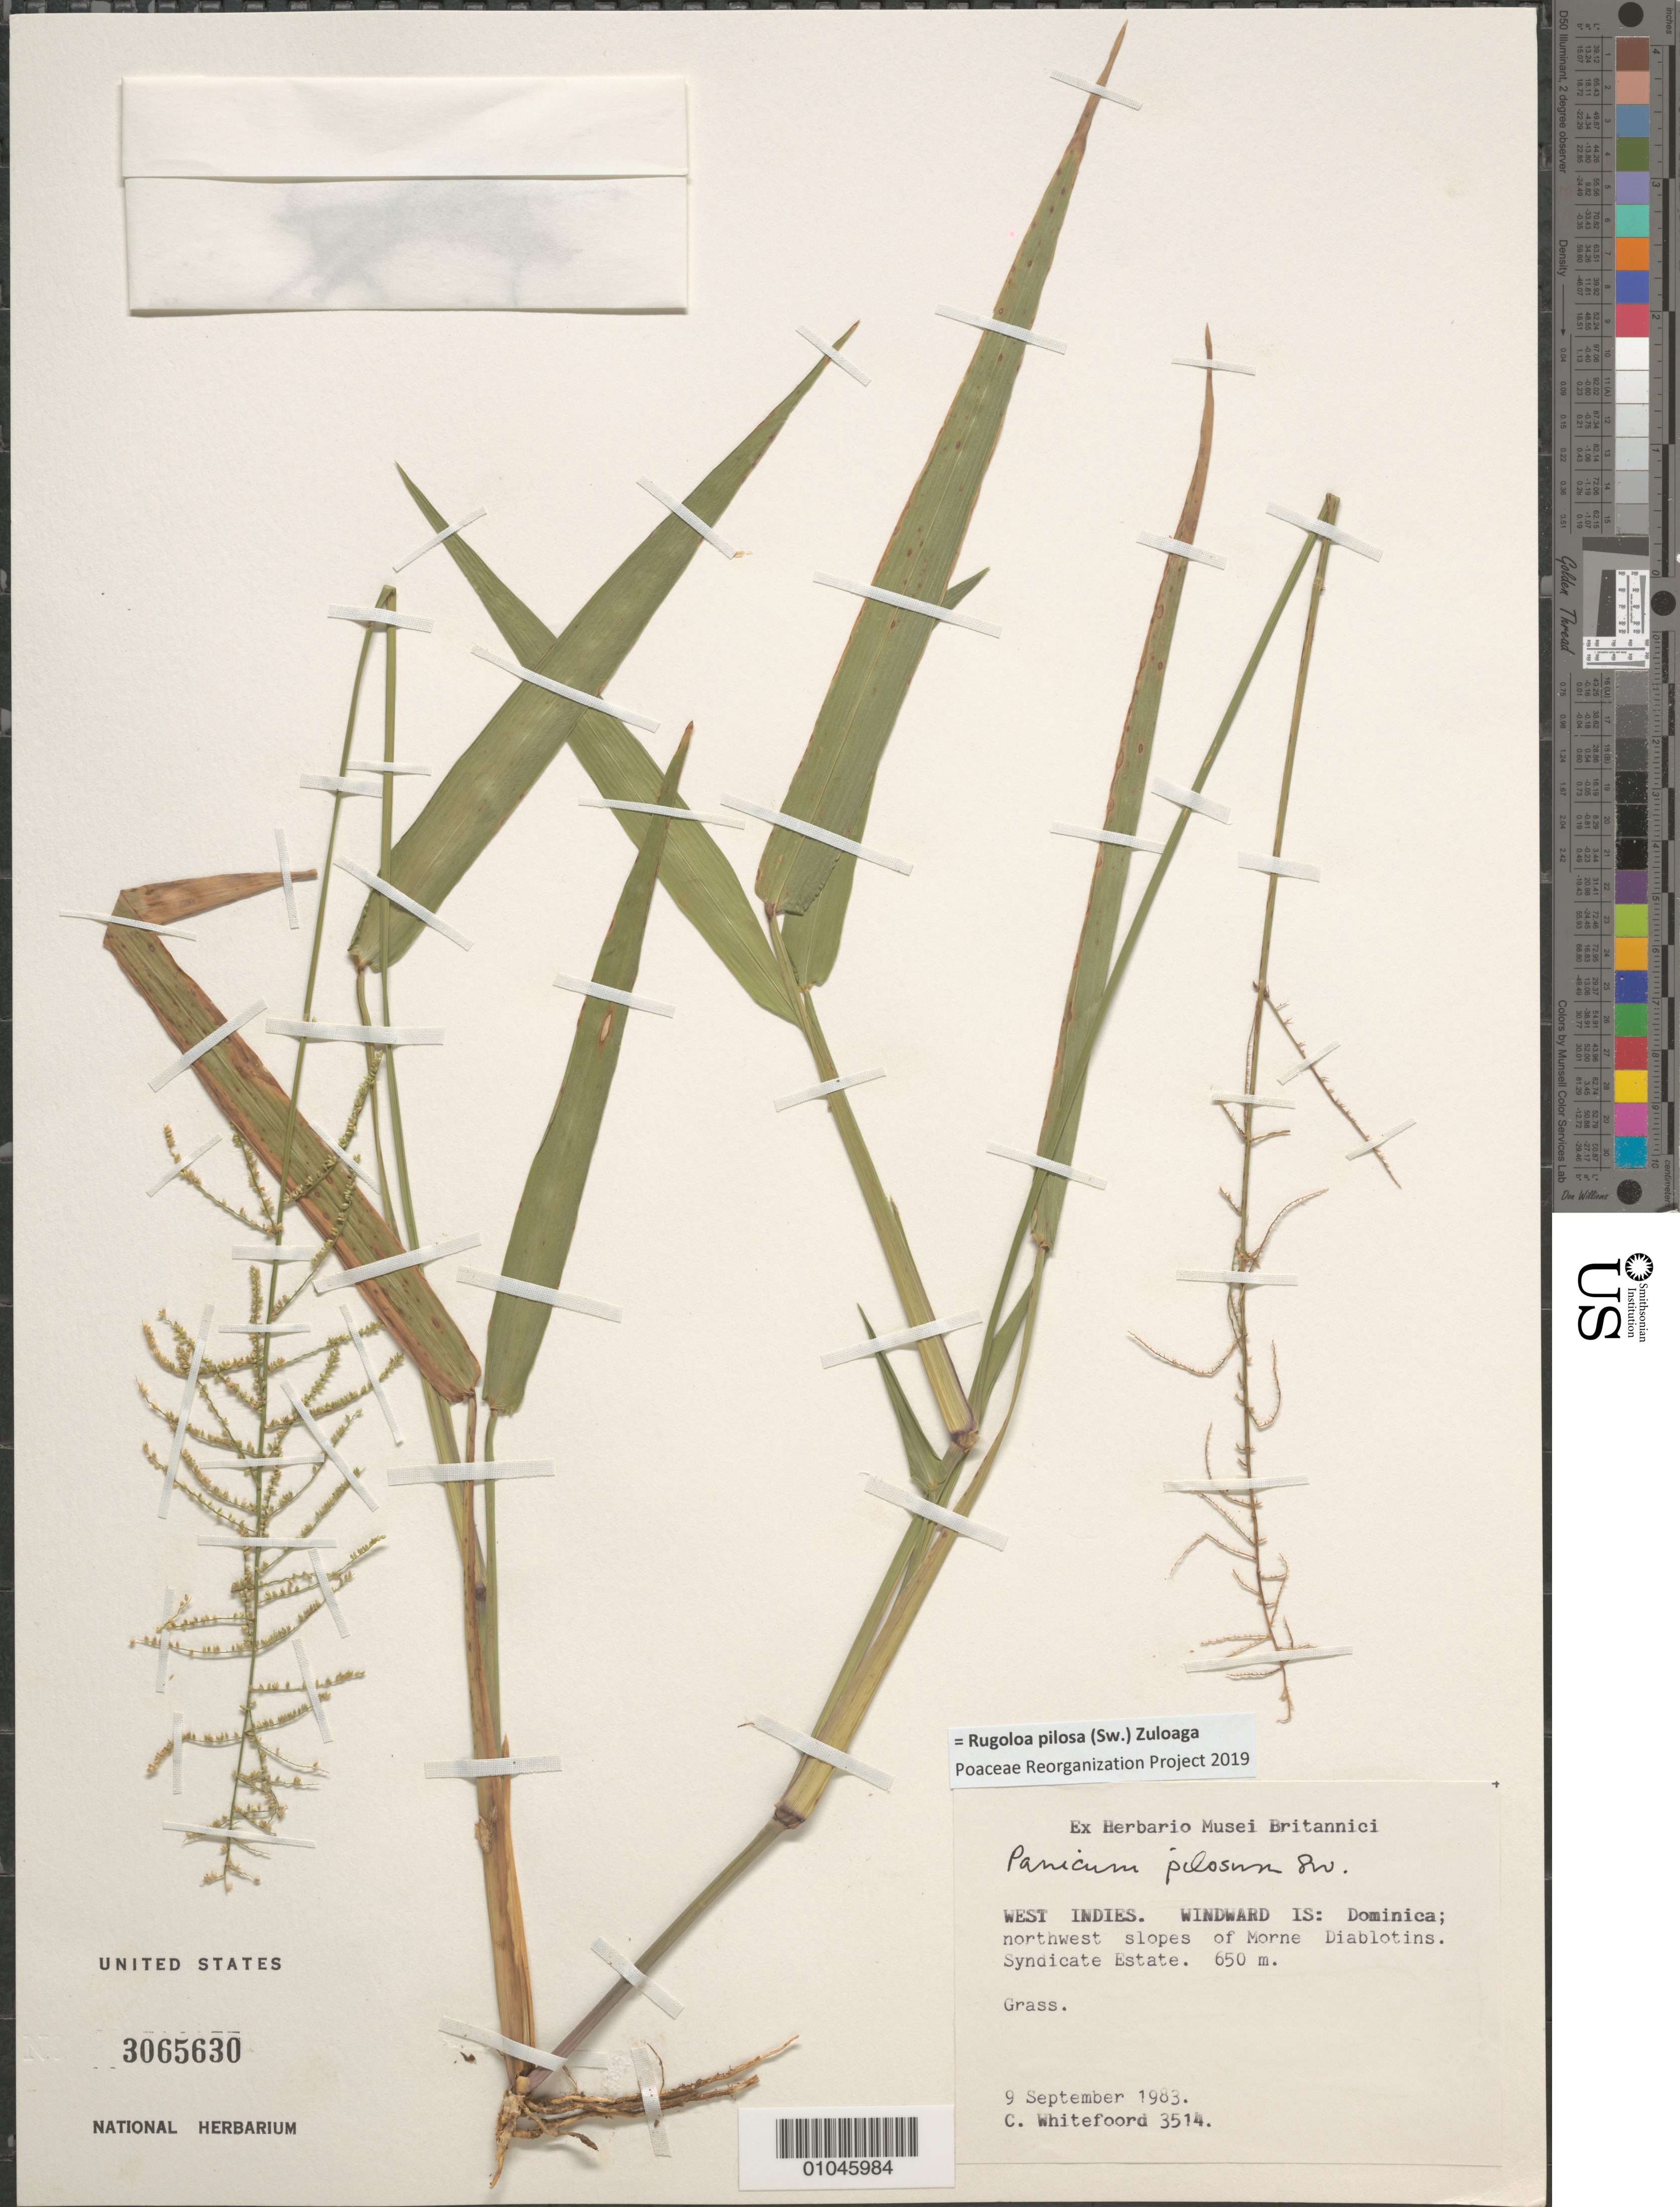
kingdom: Plantae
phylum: Tracheophyta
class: Liliopsida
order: Poales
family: Poaceae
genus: Panicum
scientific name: Panicum pilosum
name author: Sw.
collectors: C. Whitefoord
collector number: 3514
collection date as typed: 09 Sep 1983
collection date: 1983-09-09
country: Dominica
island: Dominica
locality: NW slopes of Morne Diablotins. Syndicate Estate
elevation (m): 650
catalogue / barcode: US 3065630